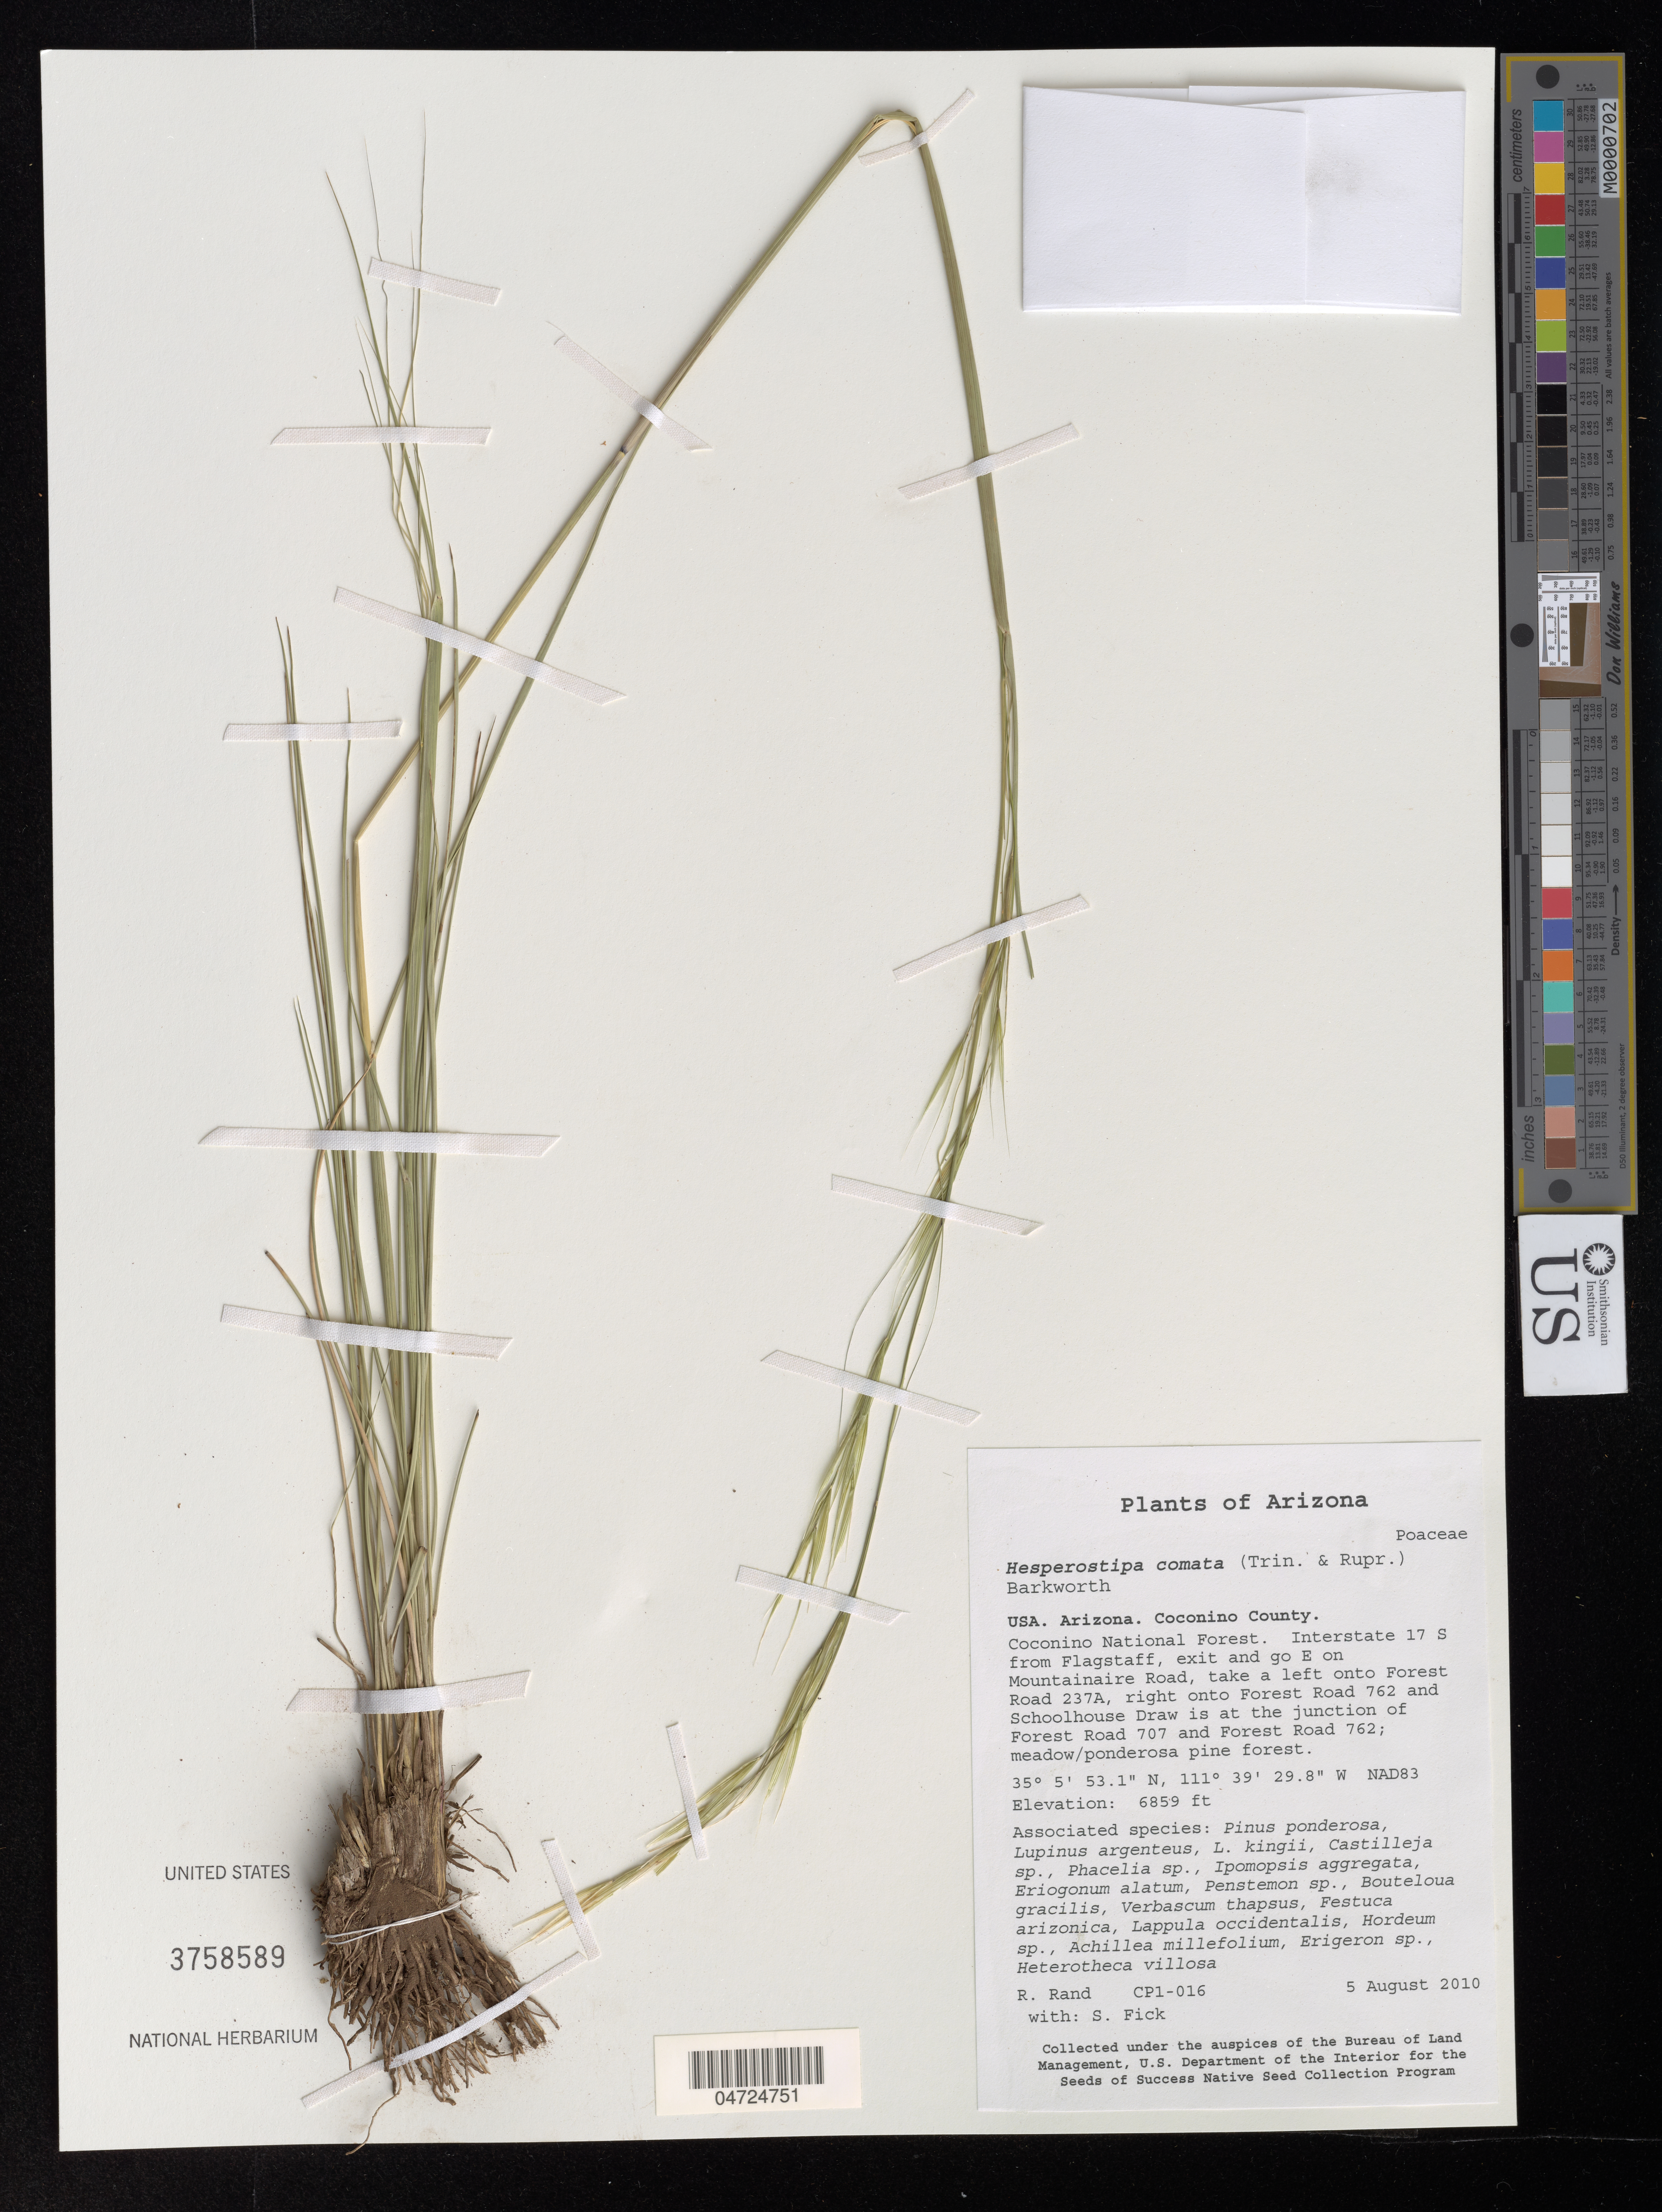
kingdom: Plantae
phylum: Tracheophyta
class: Liliopsida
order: Poales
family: Poaceae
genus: Hesperostipa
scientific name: Hesperostipa comata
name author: (Trin. & Rupr.) Barkworth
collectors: R. Rand & S. Fick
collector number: CP1-016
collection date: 2010-08-05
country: United States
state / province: Arizona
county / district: Coconino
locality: Coconino County. Coconino National Forest. Interstate 17 S from Flagstaff, exit and go E on Mountainaire Road, take a left onto Forest Road 237A, right onto Forest Road 762 and Schoolhouse Draw is at the junction of Forest Road 707 and Forest Road 762.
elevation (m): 2091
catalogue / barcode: US 3758589